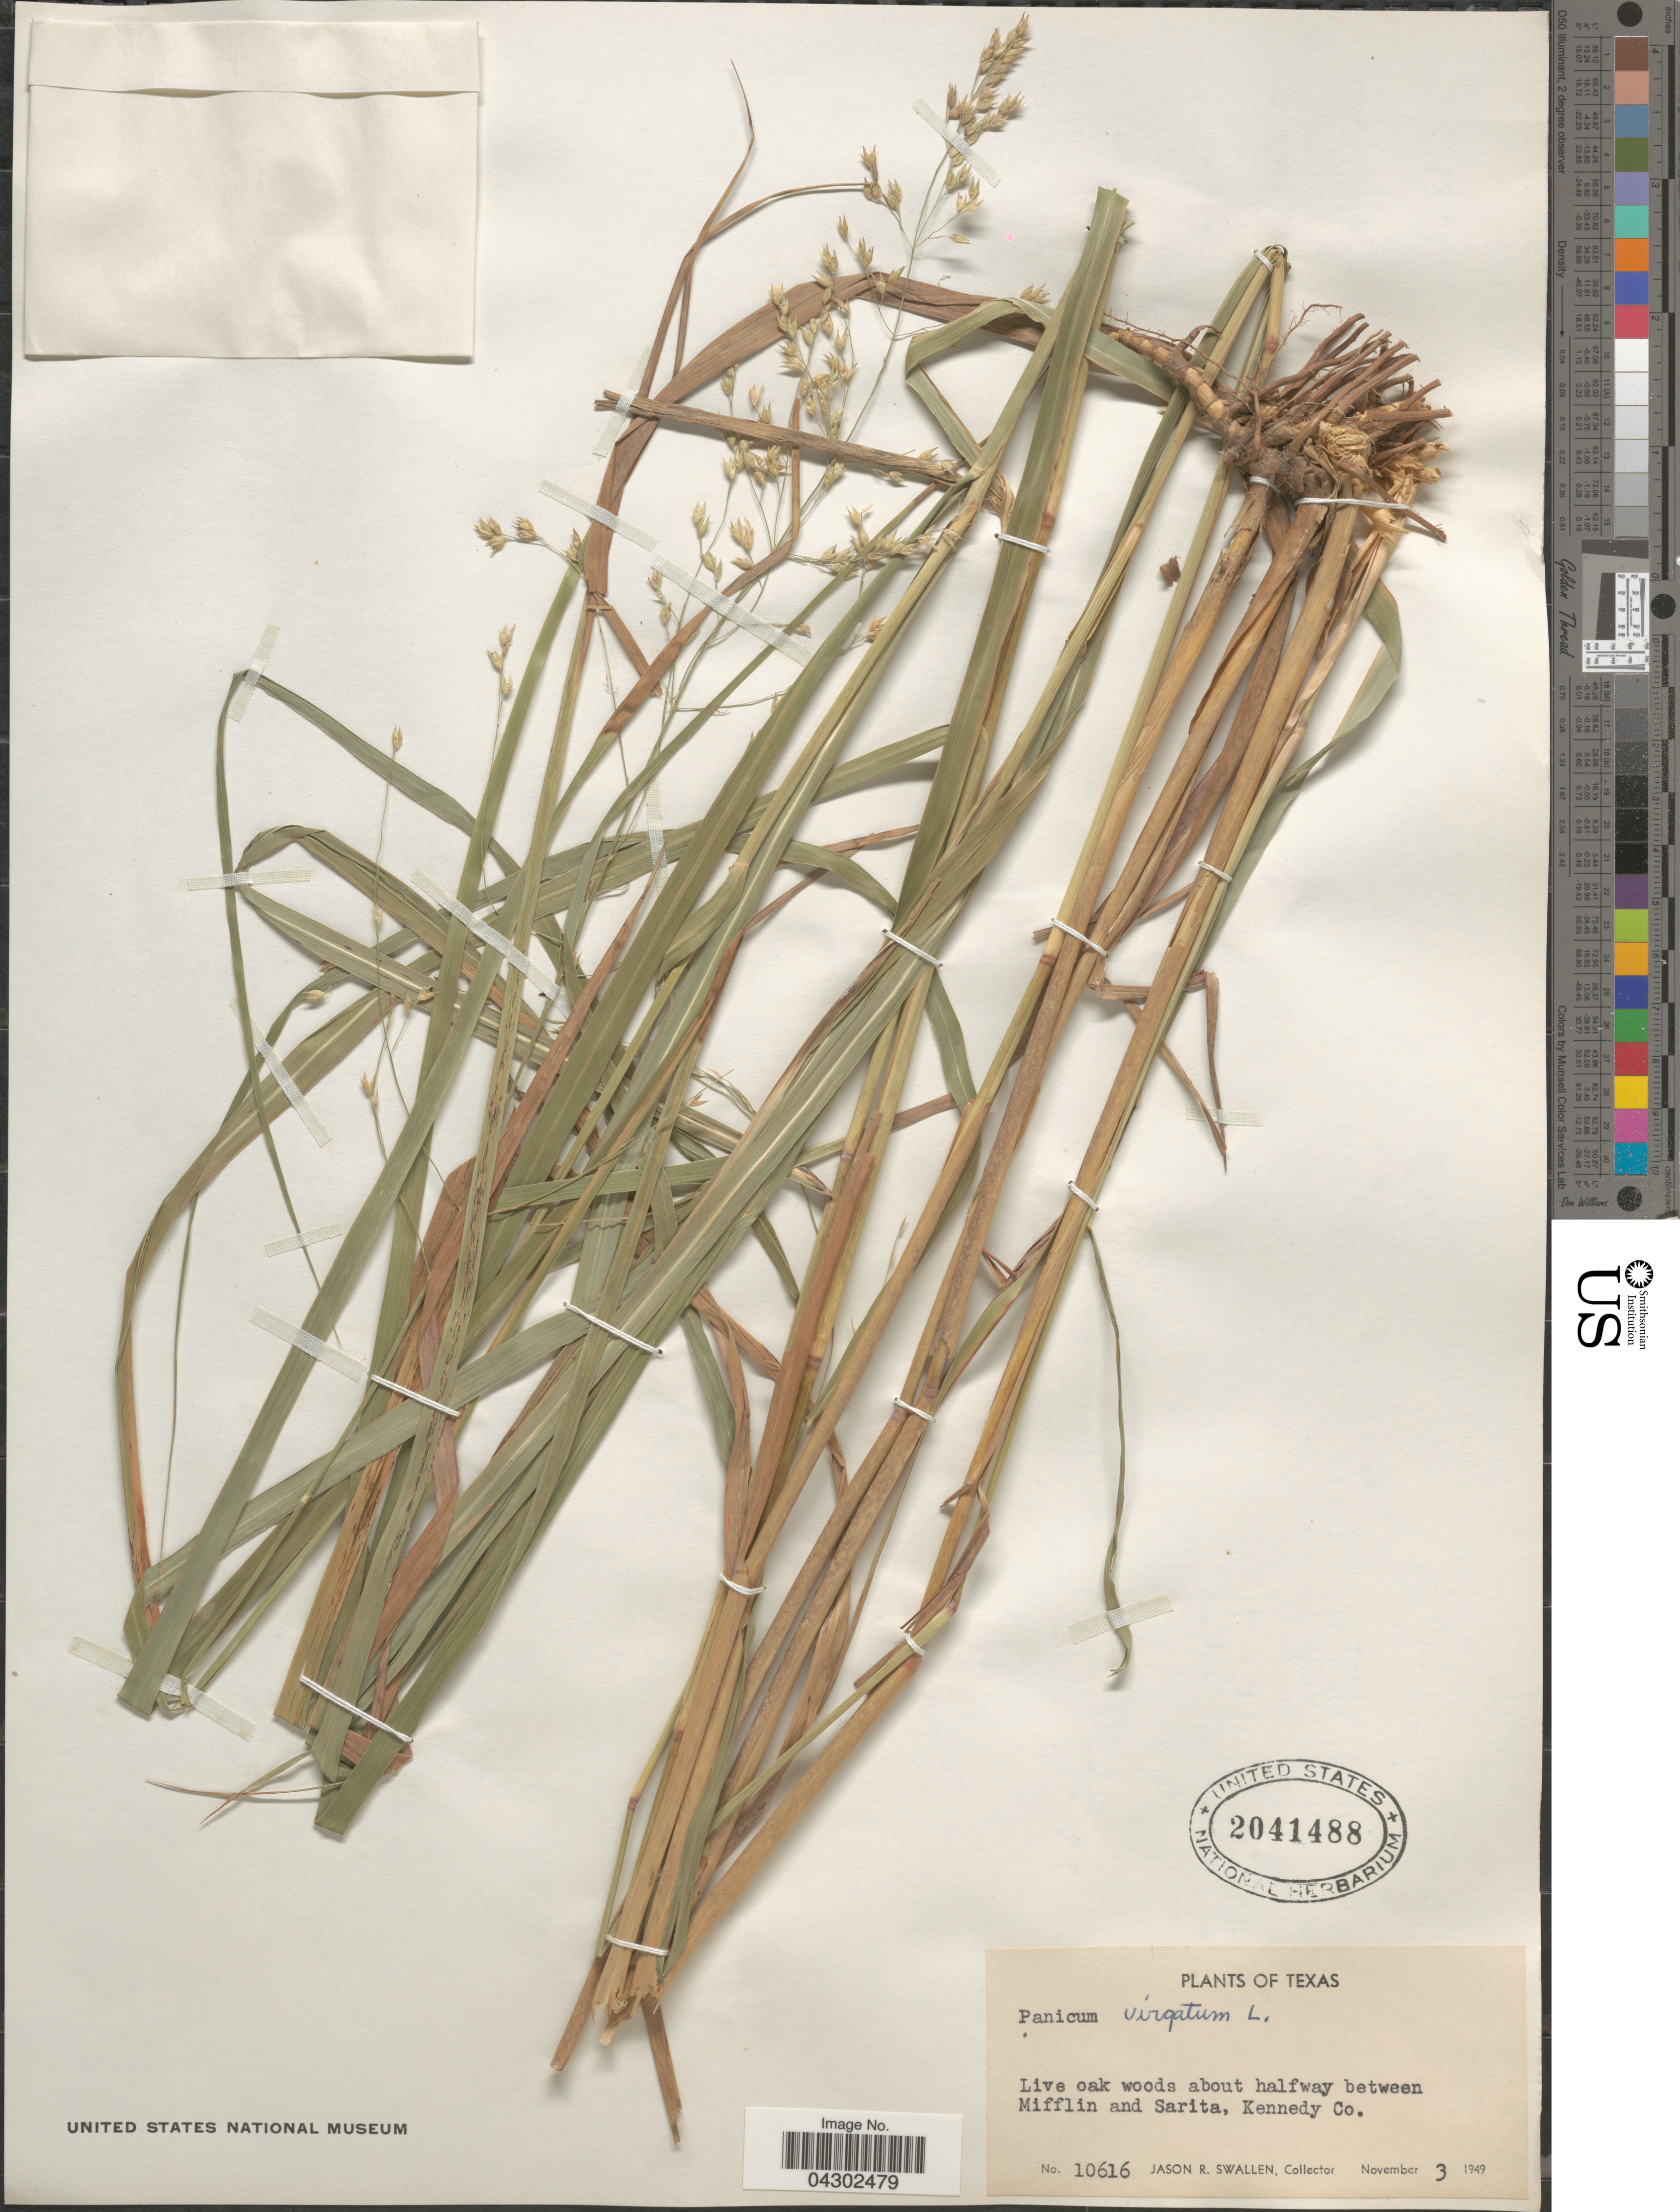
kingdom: Plantae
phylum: Tracheophyta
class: Liliopsida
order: Poales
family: Poaceae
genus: Panicum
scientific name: Panicum virgatum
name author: L.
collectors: J. R. Swallen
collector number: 10616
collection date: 1949-11-03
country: United States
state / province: Texas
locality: Live oak woods about halfway between Mifflin and Sarita, Kennedy Co.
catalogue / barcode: US 2041488